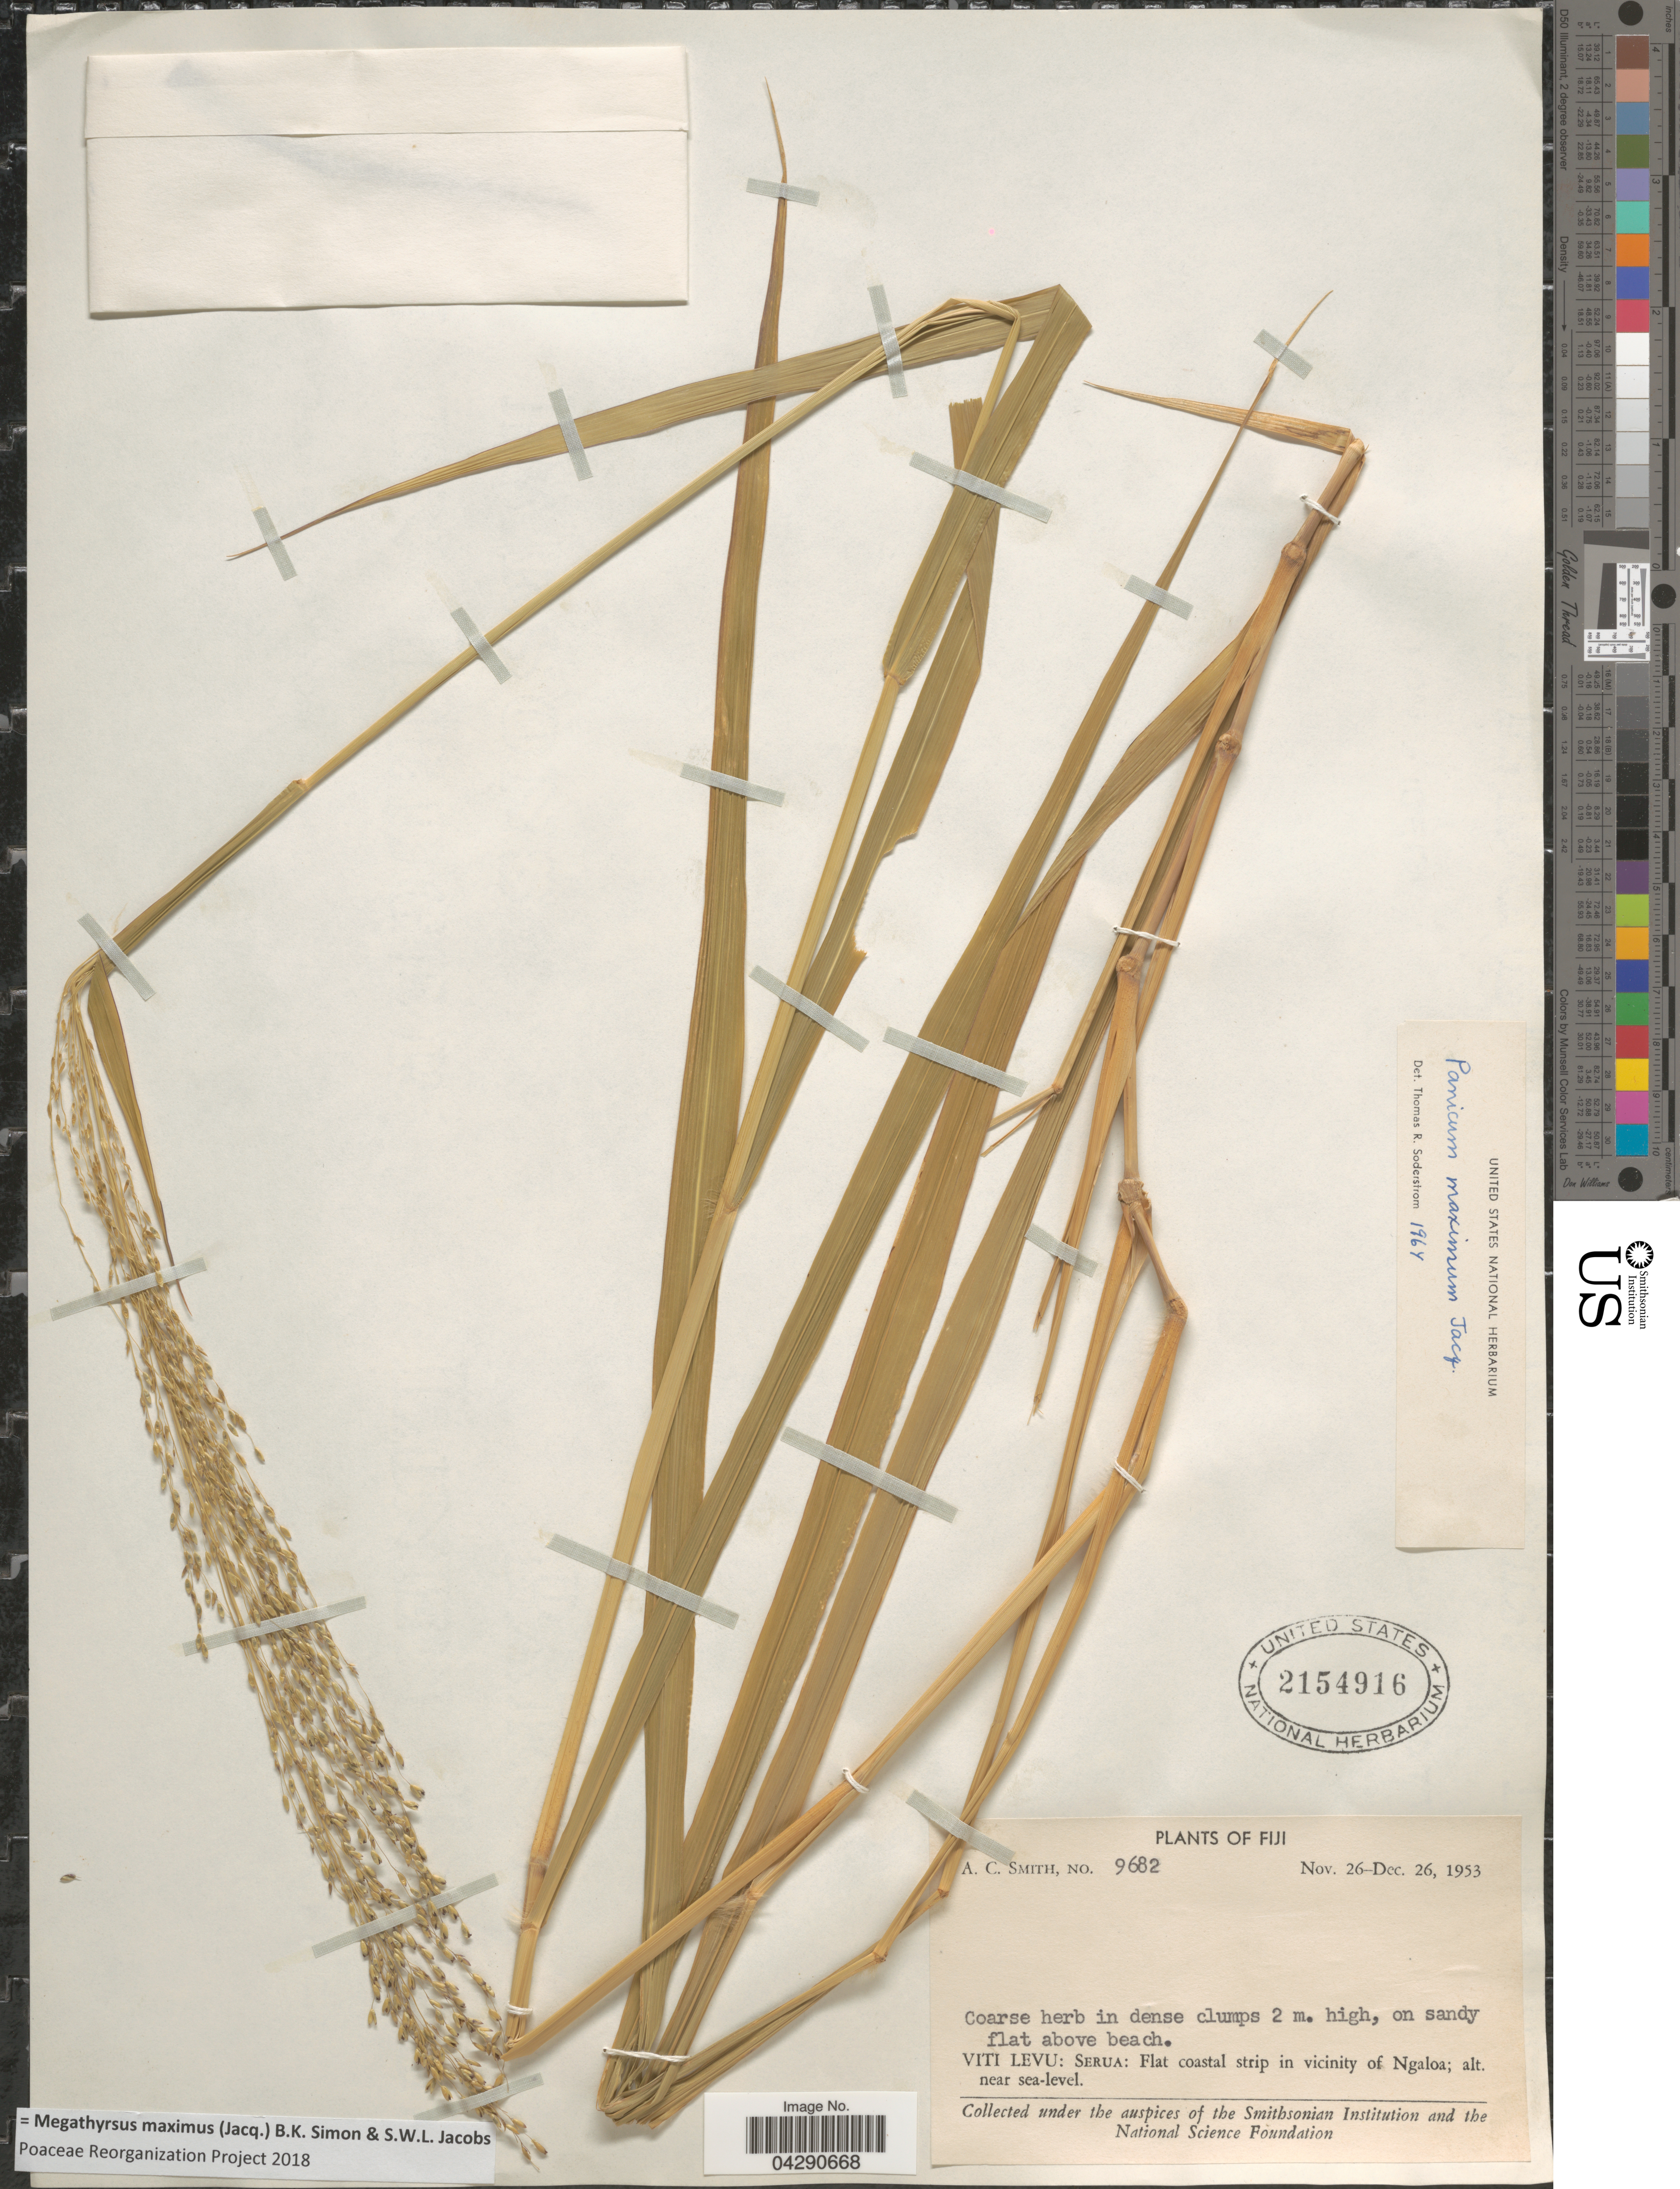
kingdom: Plantae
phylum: Tracheophyta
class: Liliopsida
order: Poales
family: Poaceae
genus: Megathyrsus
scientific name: Megathyrsus maximus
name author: (Jacq.) B.K. Simon & S.W.L. Jacobs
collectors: A. C. Smith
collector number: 9682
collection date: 1953-11-26/1953-12-26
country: Fiji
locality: Viti Levu: Serua: Flat coastal strip in vicinity of Ngaloa.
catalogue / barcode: US 2154916